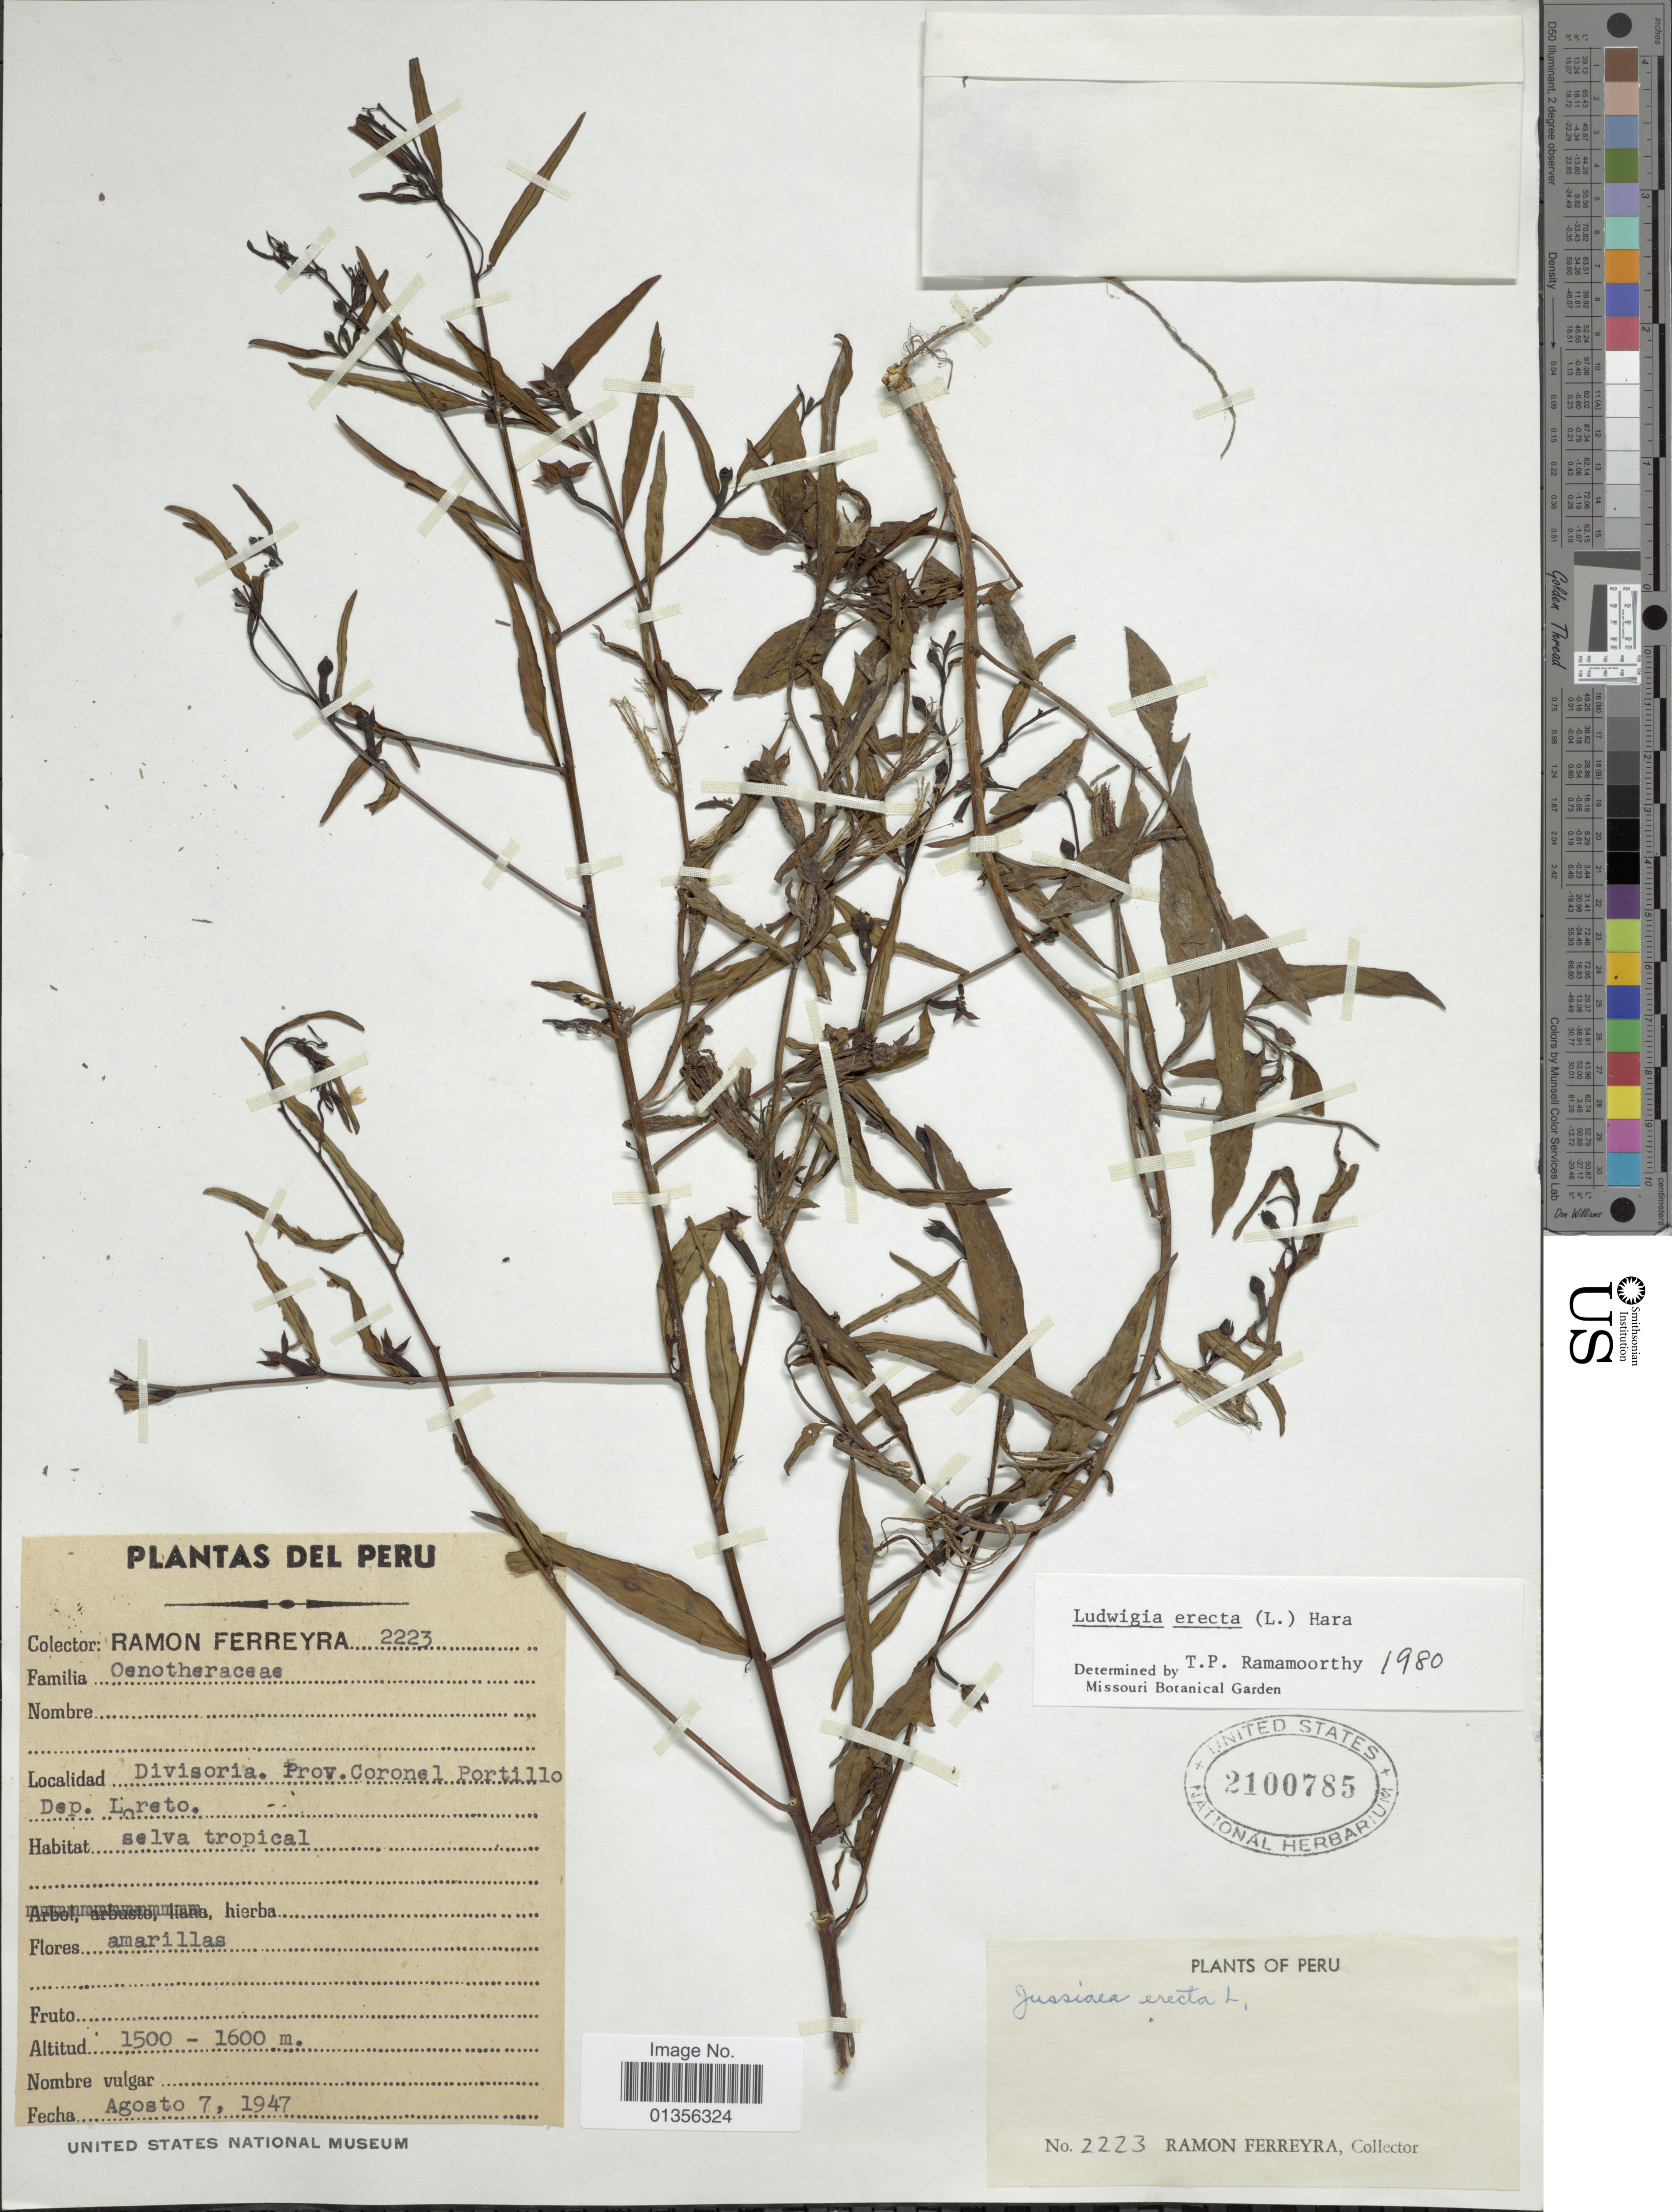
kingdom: Plantae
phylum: Tracheophyta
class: Magnoliopsida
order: Myrtales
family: Onagraceae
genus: Ludwigia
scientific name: Ludwigia erecta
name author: (L.) H. Hara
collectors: R. A. Ferreyra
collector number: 2223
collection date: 1949-08-07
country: Peru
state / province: Loreto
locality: Divisoria. Prov. Coronel Portillo.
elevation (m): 1500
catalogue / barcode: US 2100785